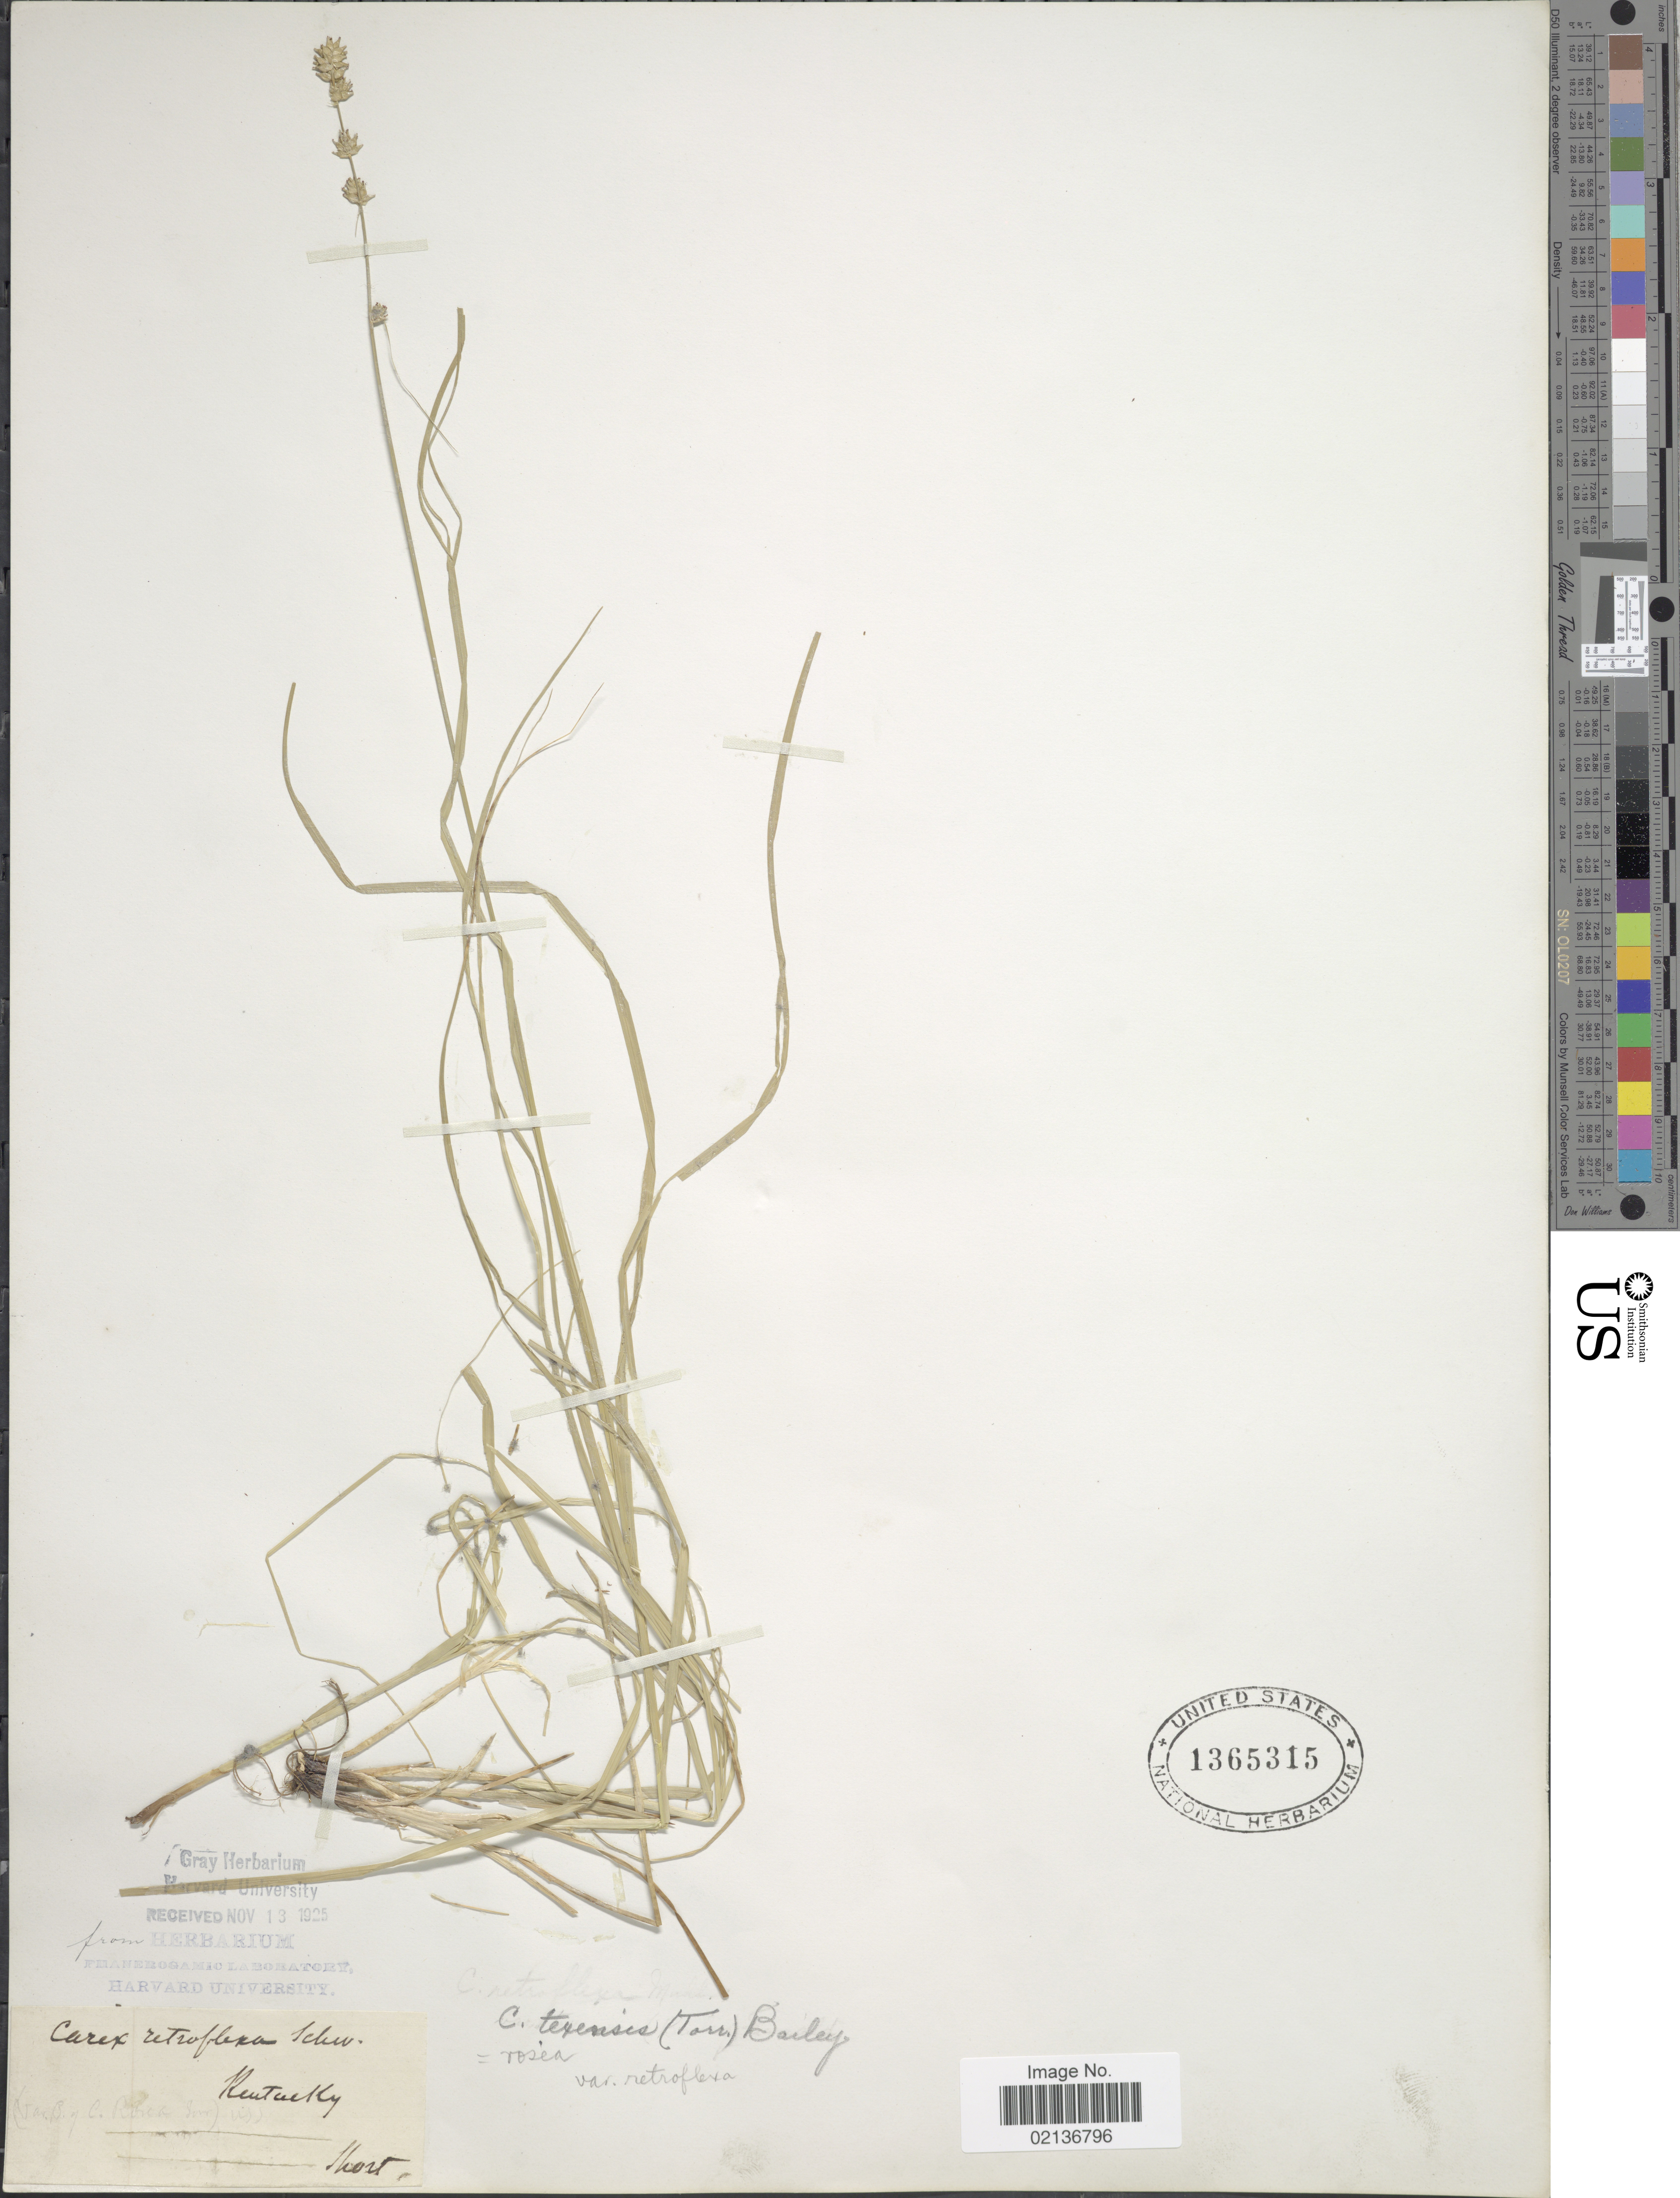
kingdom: Plantae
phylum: Tracheophyta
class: Liliopsida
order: Poales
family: Cyperaceae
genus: Carex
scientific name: Carex texensis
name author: (Torr. ex L.H. Bailey) L.H. Bailey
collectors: -. Short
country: United States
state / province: Kentucky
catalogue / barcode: US 1365315